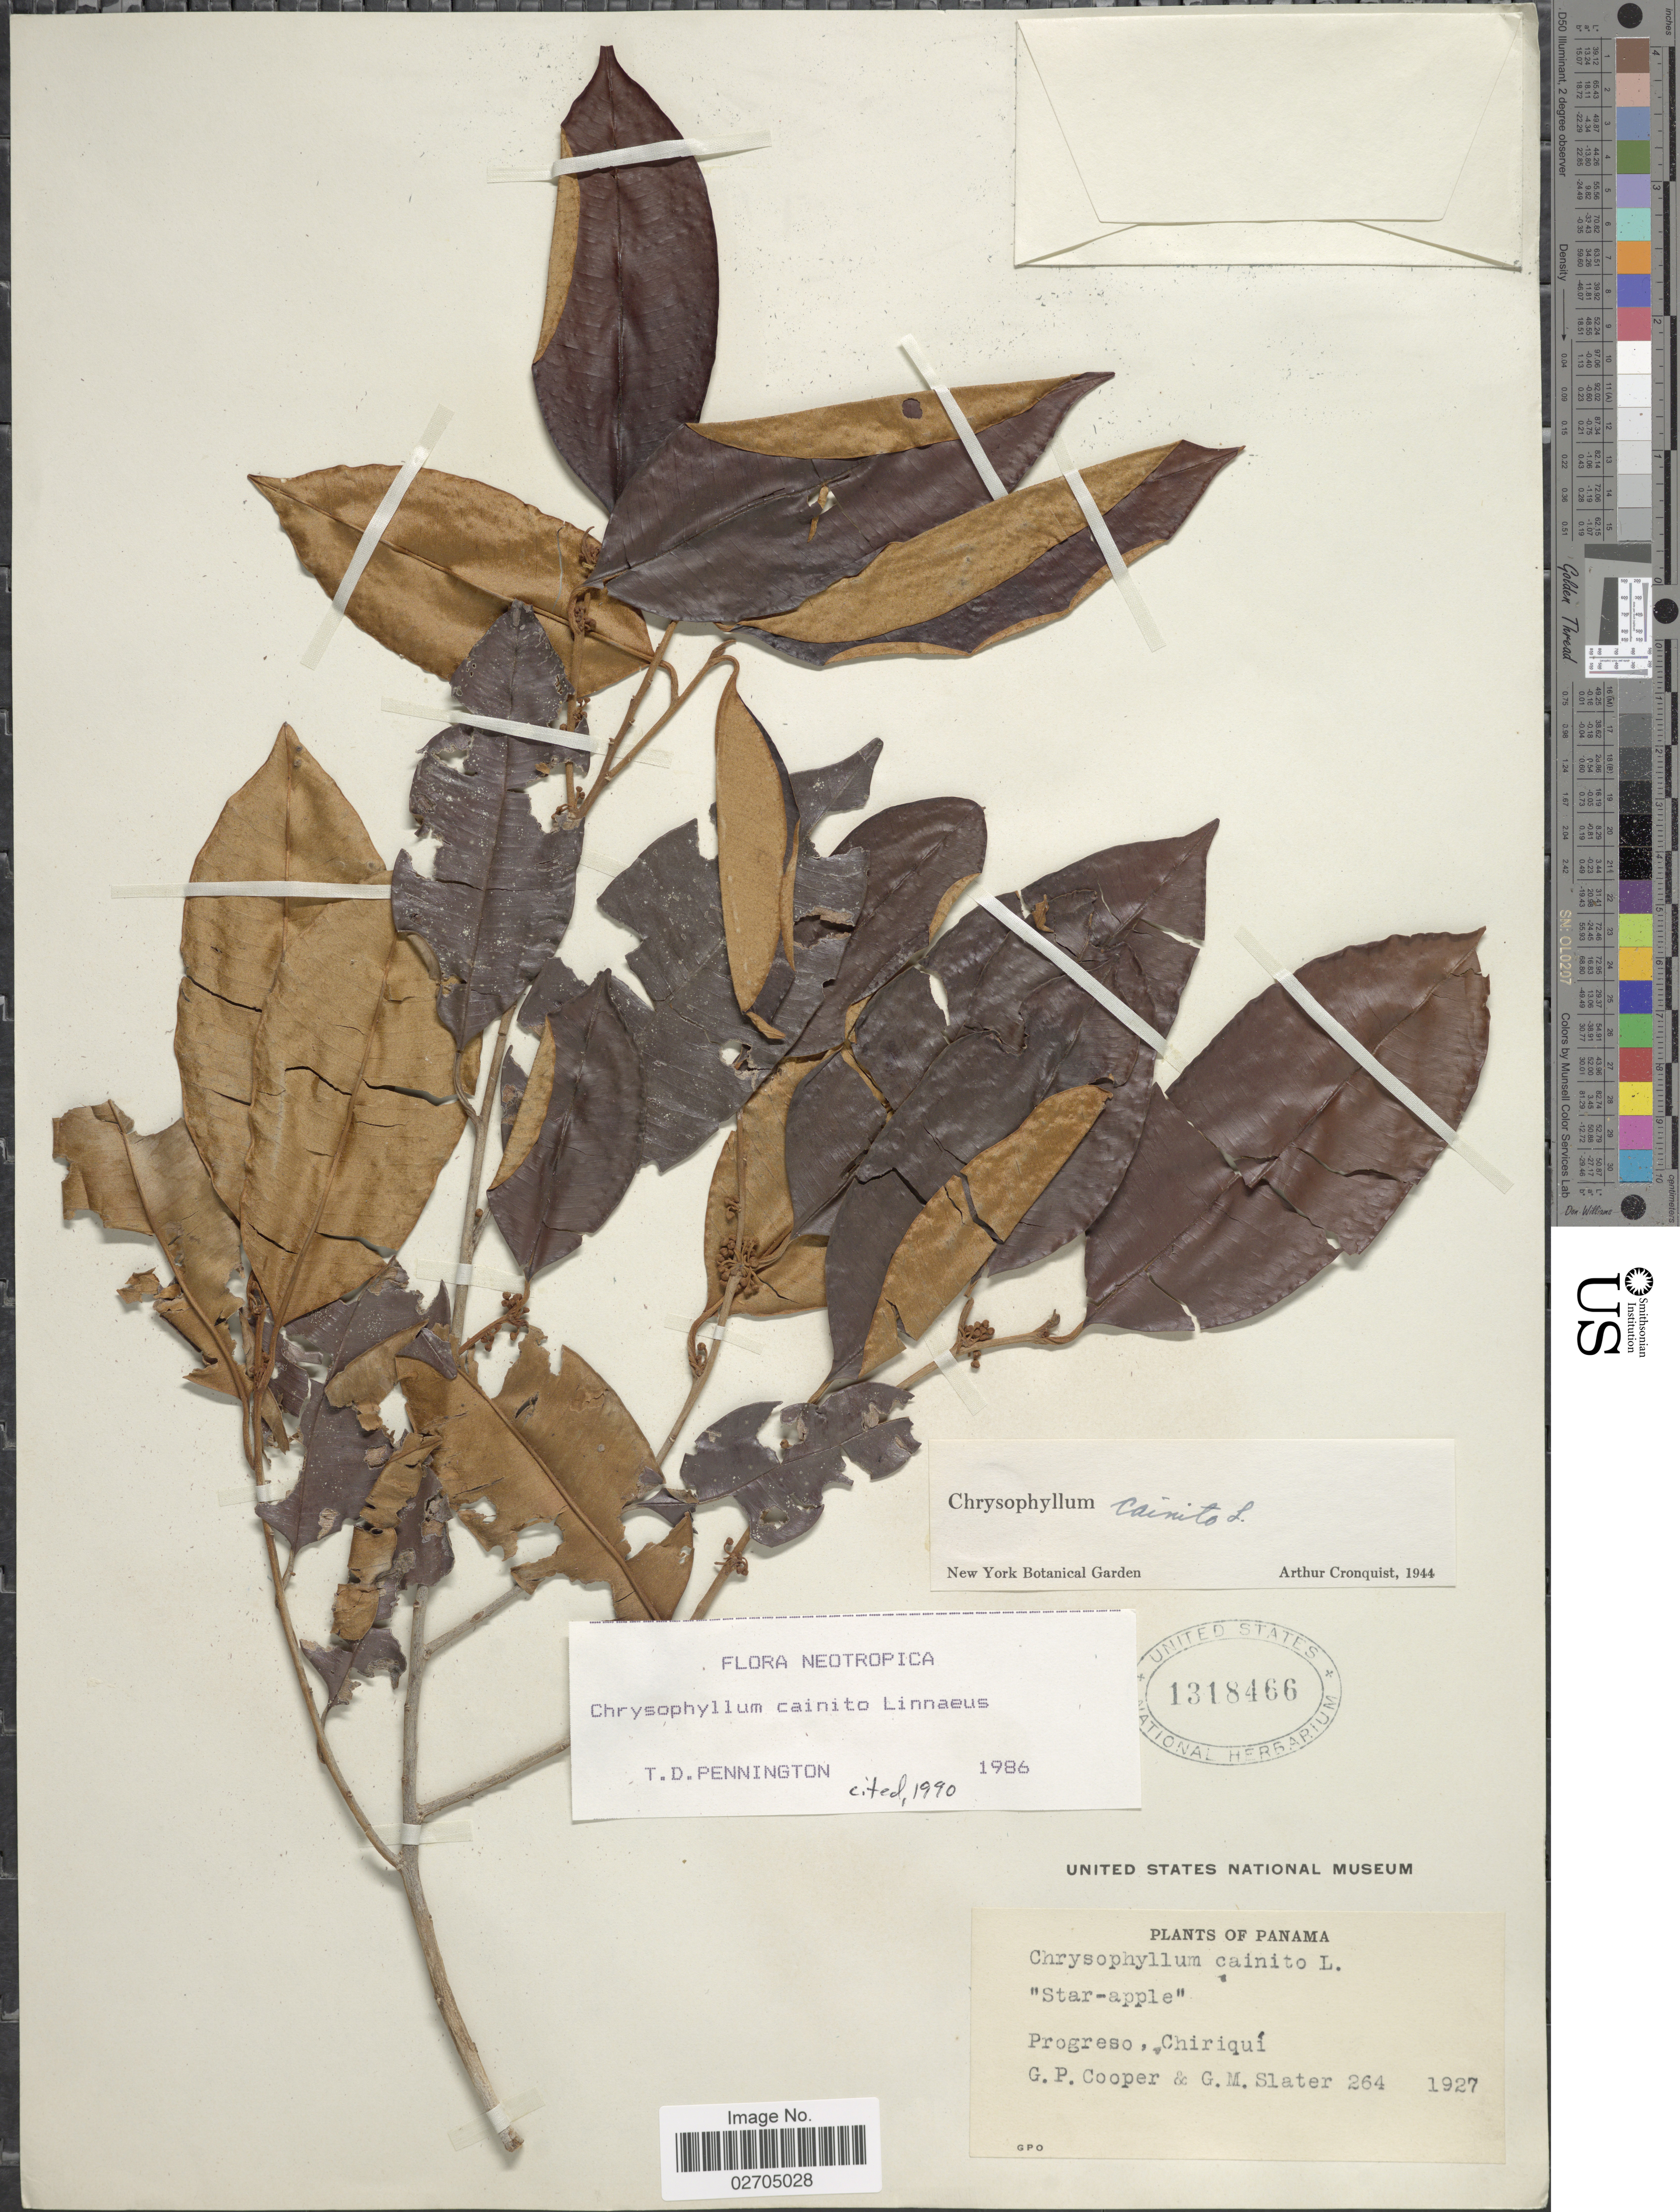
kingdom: Plantae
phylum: Tracheophyta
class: Magnoliopsida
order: Ericales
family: Sapotaceae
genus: Chrysophyllum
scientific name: Chrysophyllum cainito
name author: L.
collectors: G. Cooper & G. Slater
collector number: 264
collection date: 1927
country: Panama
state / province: Chiriqui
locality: Progreso.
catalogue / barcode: US 1318466